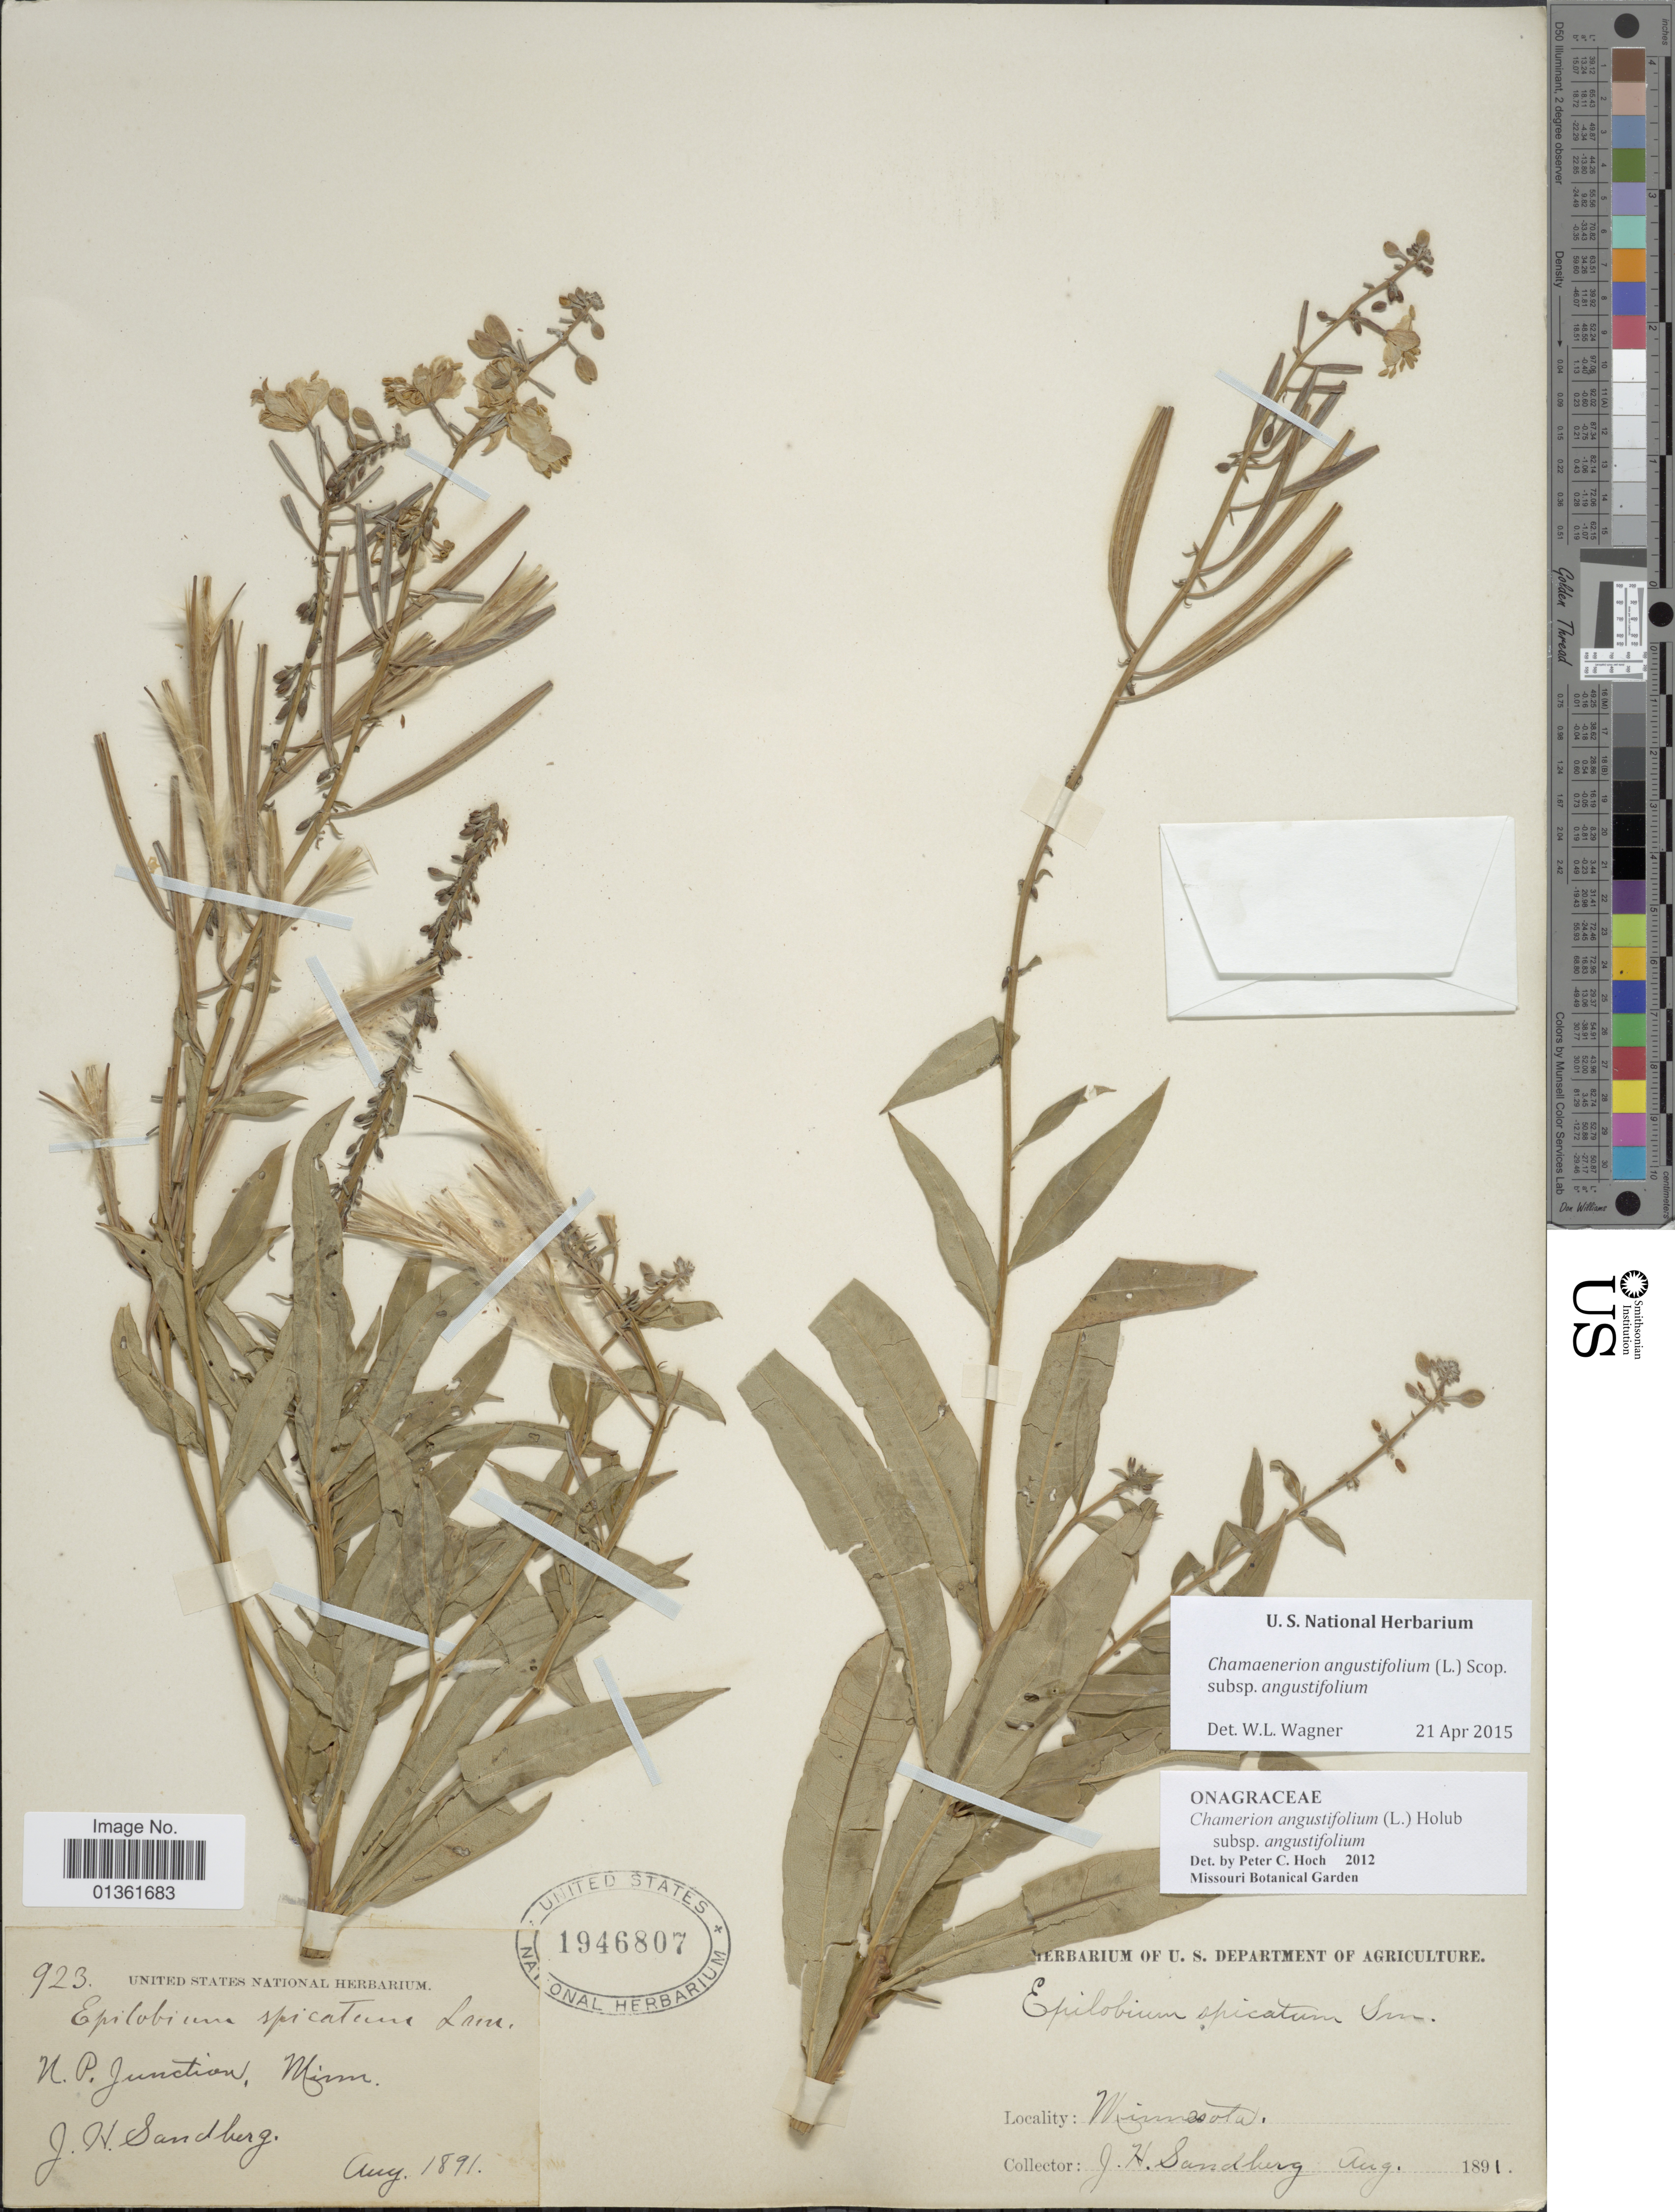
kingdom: Plantae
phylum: Tracheophyta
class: Magnoliopsida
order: Myrtales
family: Onagraceae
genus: Chamaenerion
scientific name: Chamaenerion angustifolium subsp. angustifolium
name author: (L.) Scop.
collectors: J. H. Sandberg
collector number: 923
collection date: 1891-08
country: United States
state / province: Minnesota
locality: N.P. Junction.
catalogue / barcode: US 1946807